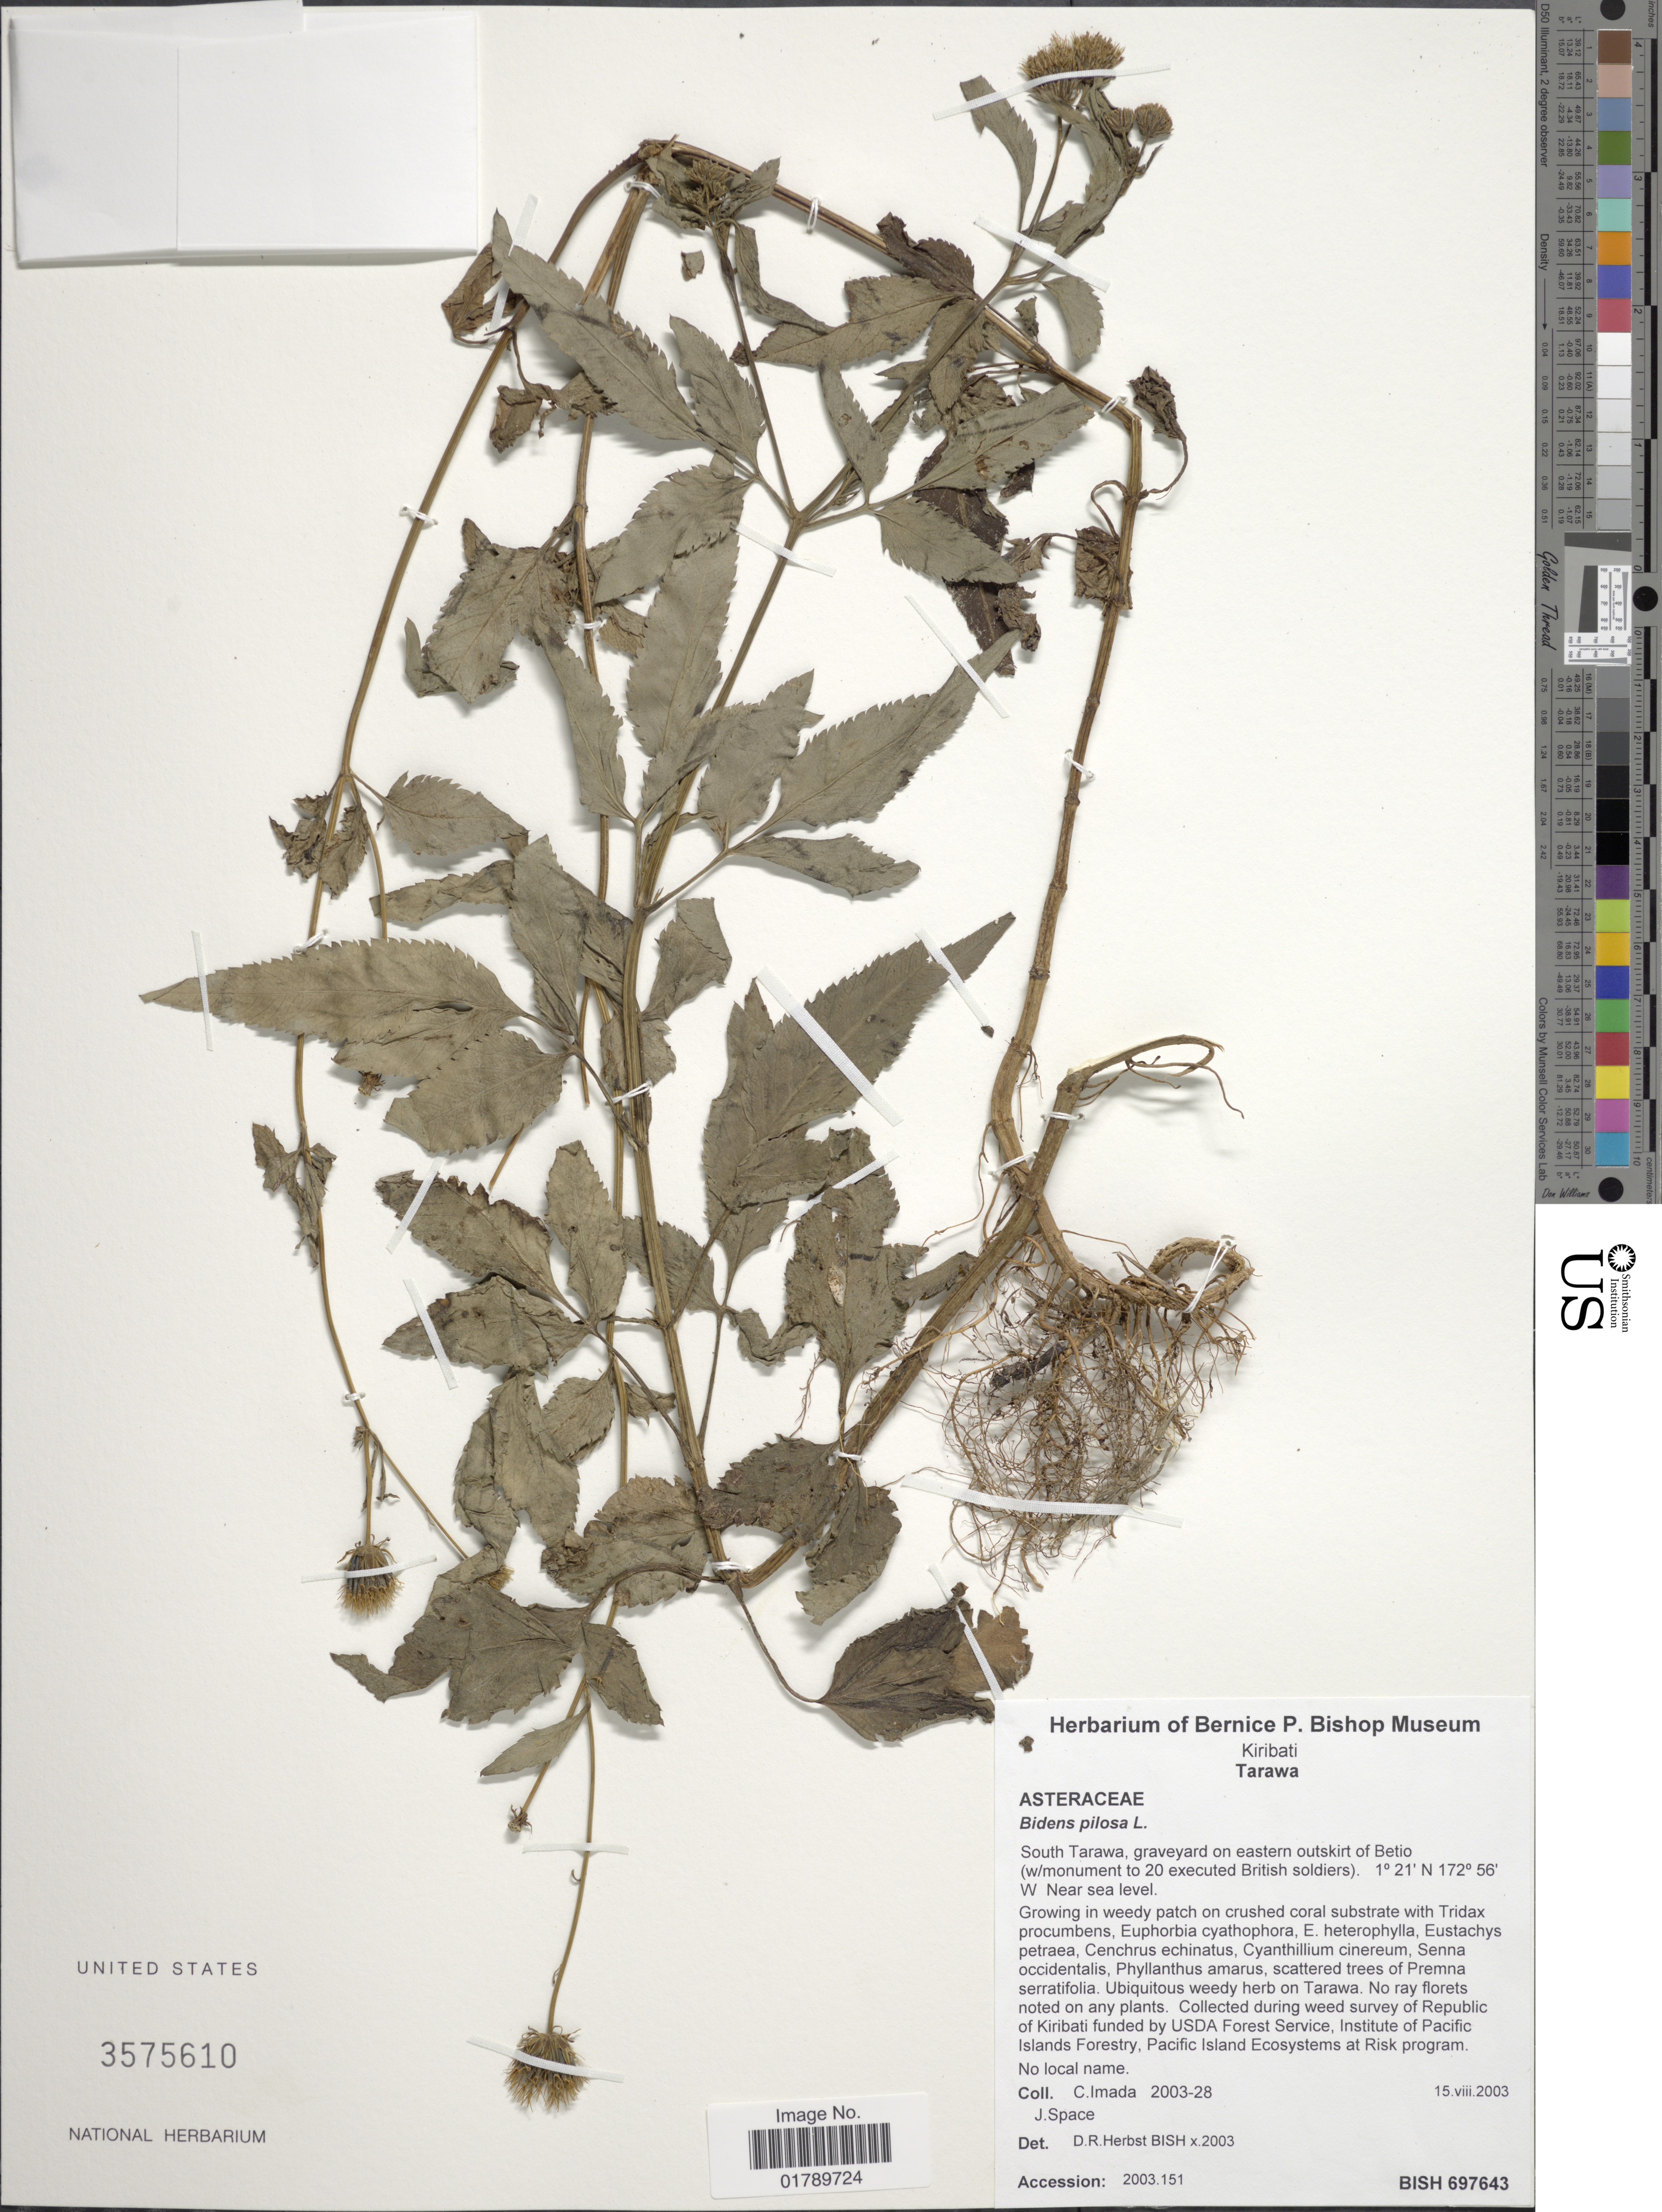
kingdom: Plantae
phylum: Tracheophyta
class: Magnoliopsida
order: Asterales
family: Asteraceae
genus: Bidens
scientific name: Bidens pilosa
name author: L.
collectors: C. Imada & J. Space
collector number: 2003-28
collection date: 2003-08-15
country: Kiribati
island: Tarawa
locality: Tarawa. South Tarawa, graveyard on eastern outskirt of Betio (w/monument to 20 executed British soldiers)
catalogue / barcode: US 3575610